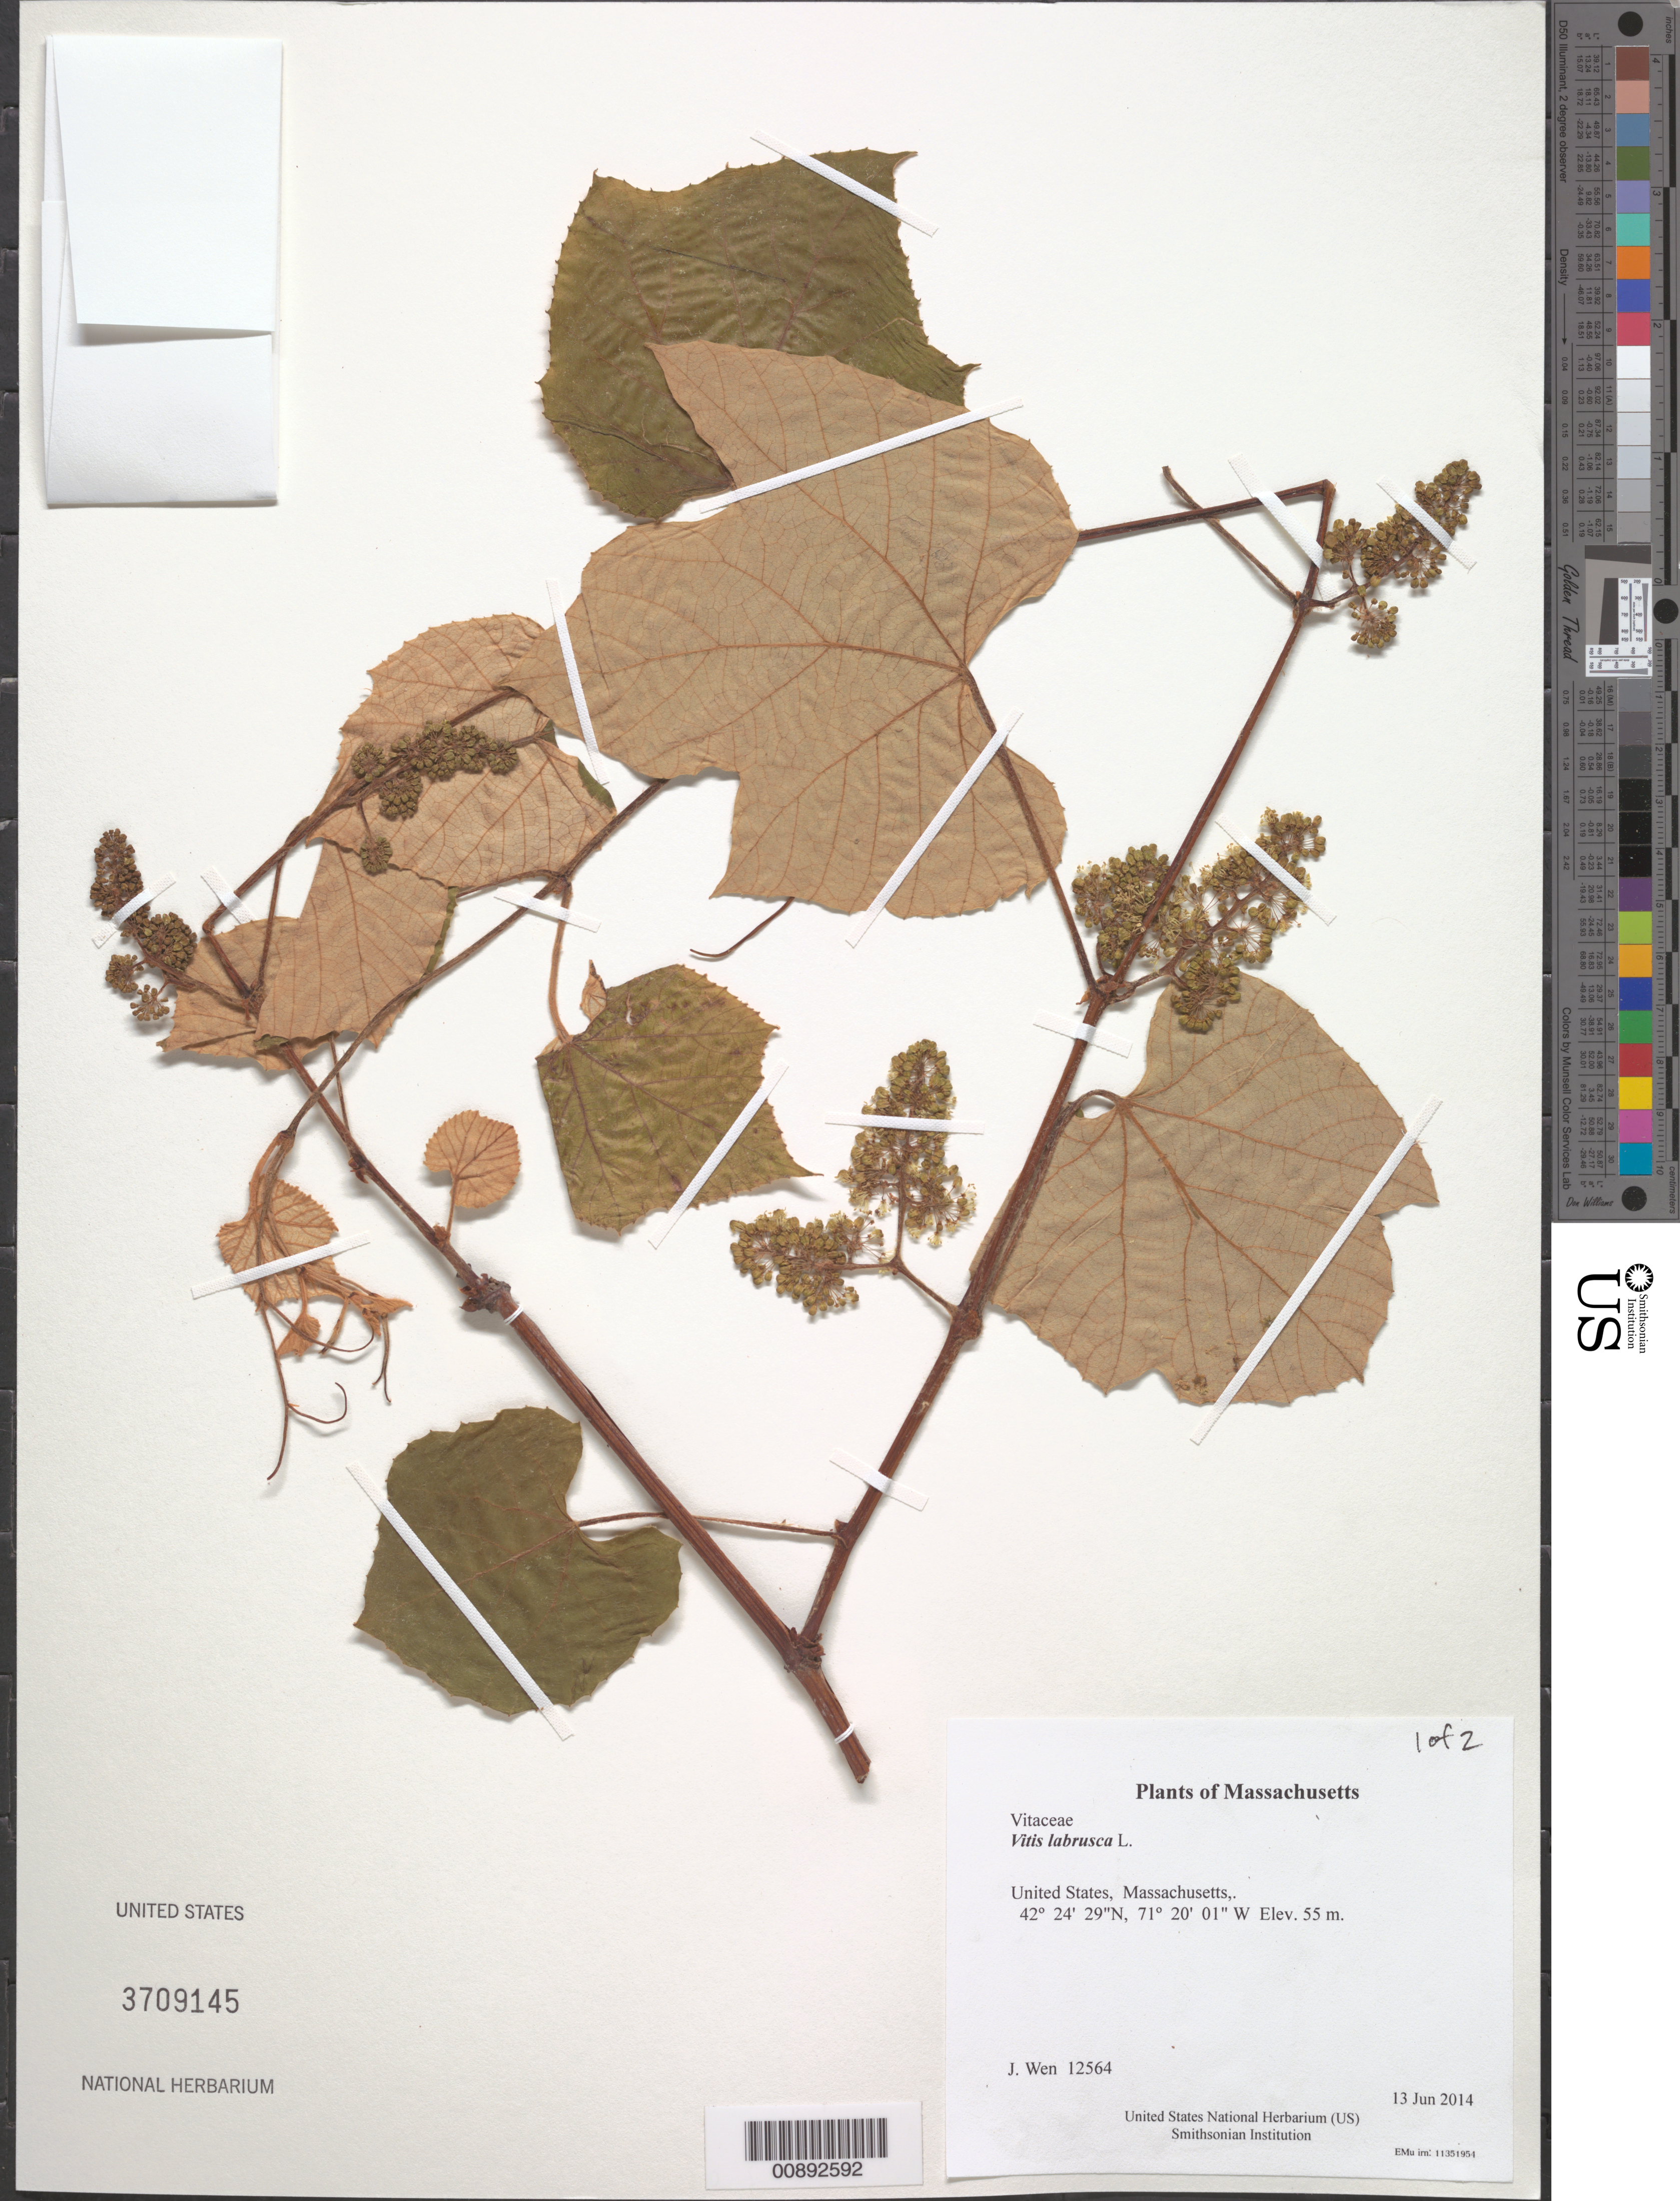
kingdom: Plantae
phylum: Tracheophyta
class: Magnoliopsida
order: Vitales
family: Vitaceae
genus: Vitis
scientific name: Vitis labrusca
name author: L.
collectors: J. Wen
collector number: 12564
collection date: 2014-06-13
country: United States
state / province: Massachusetts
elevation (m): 55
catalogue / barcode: US 3709145